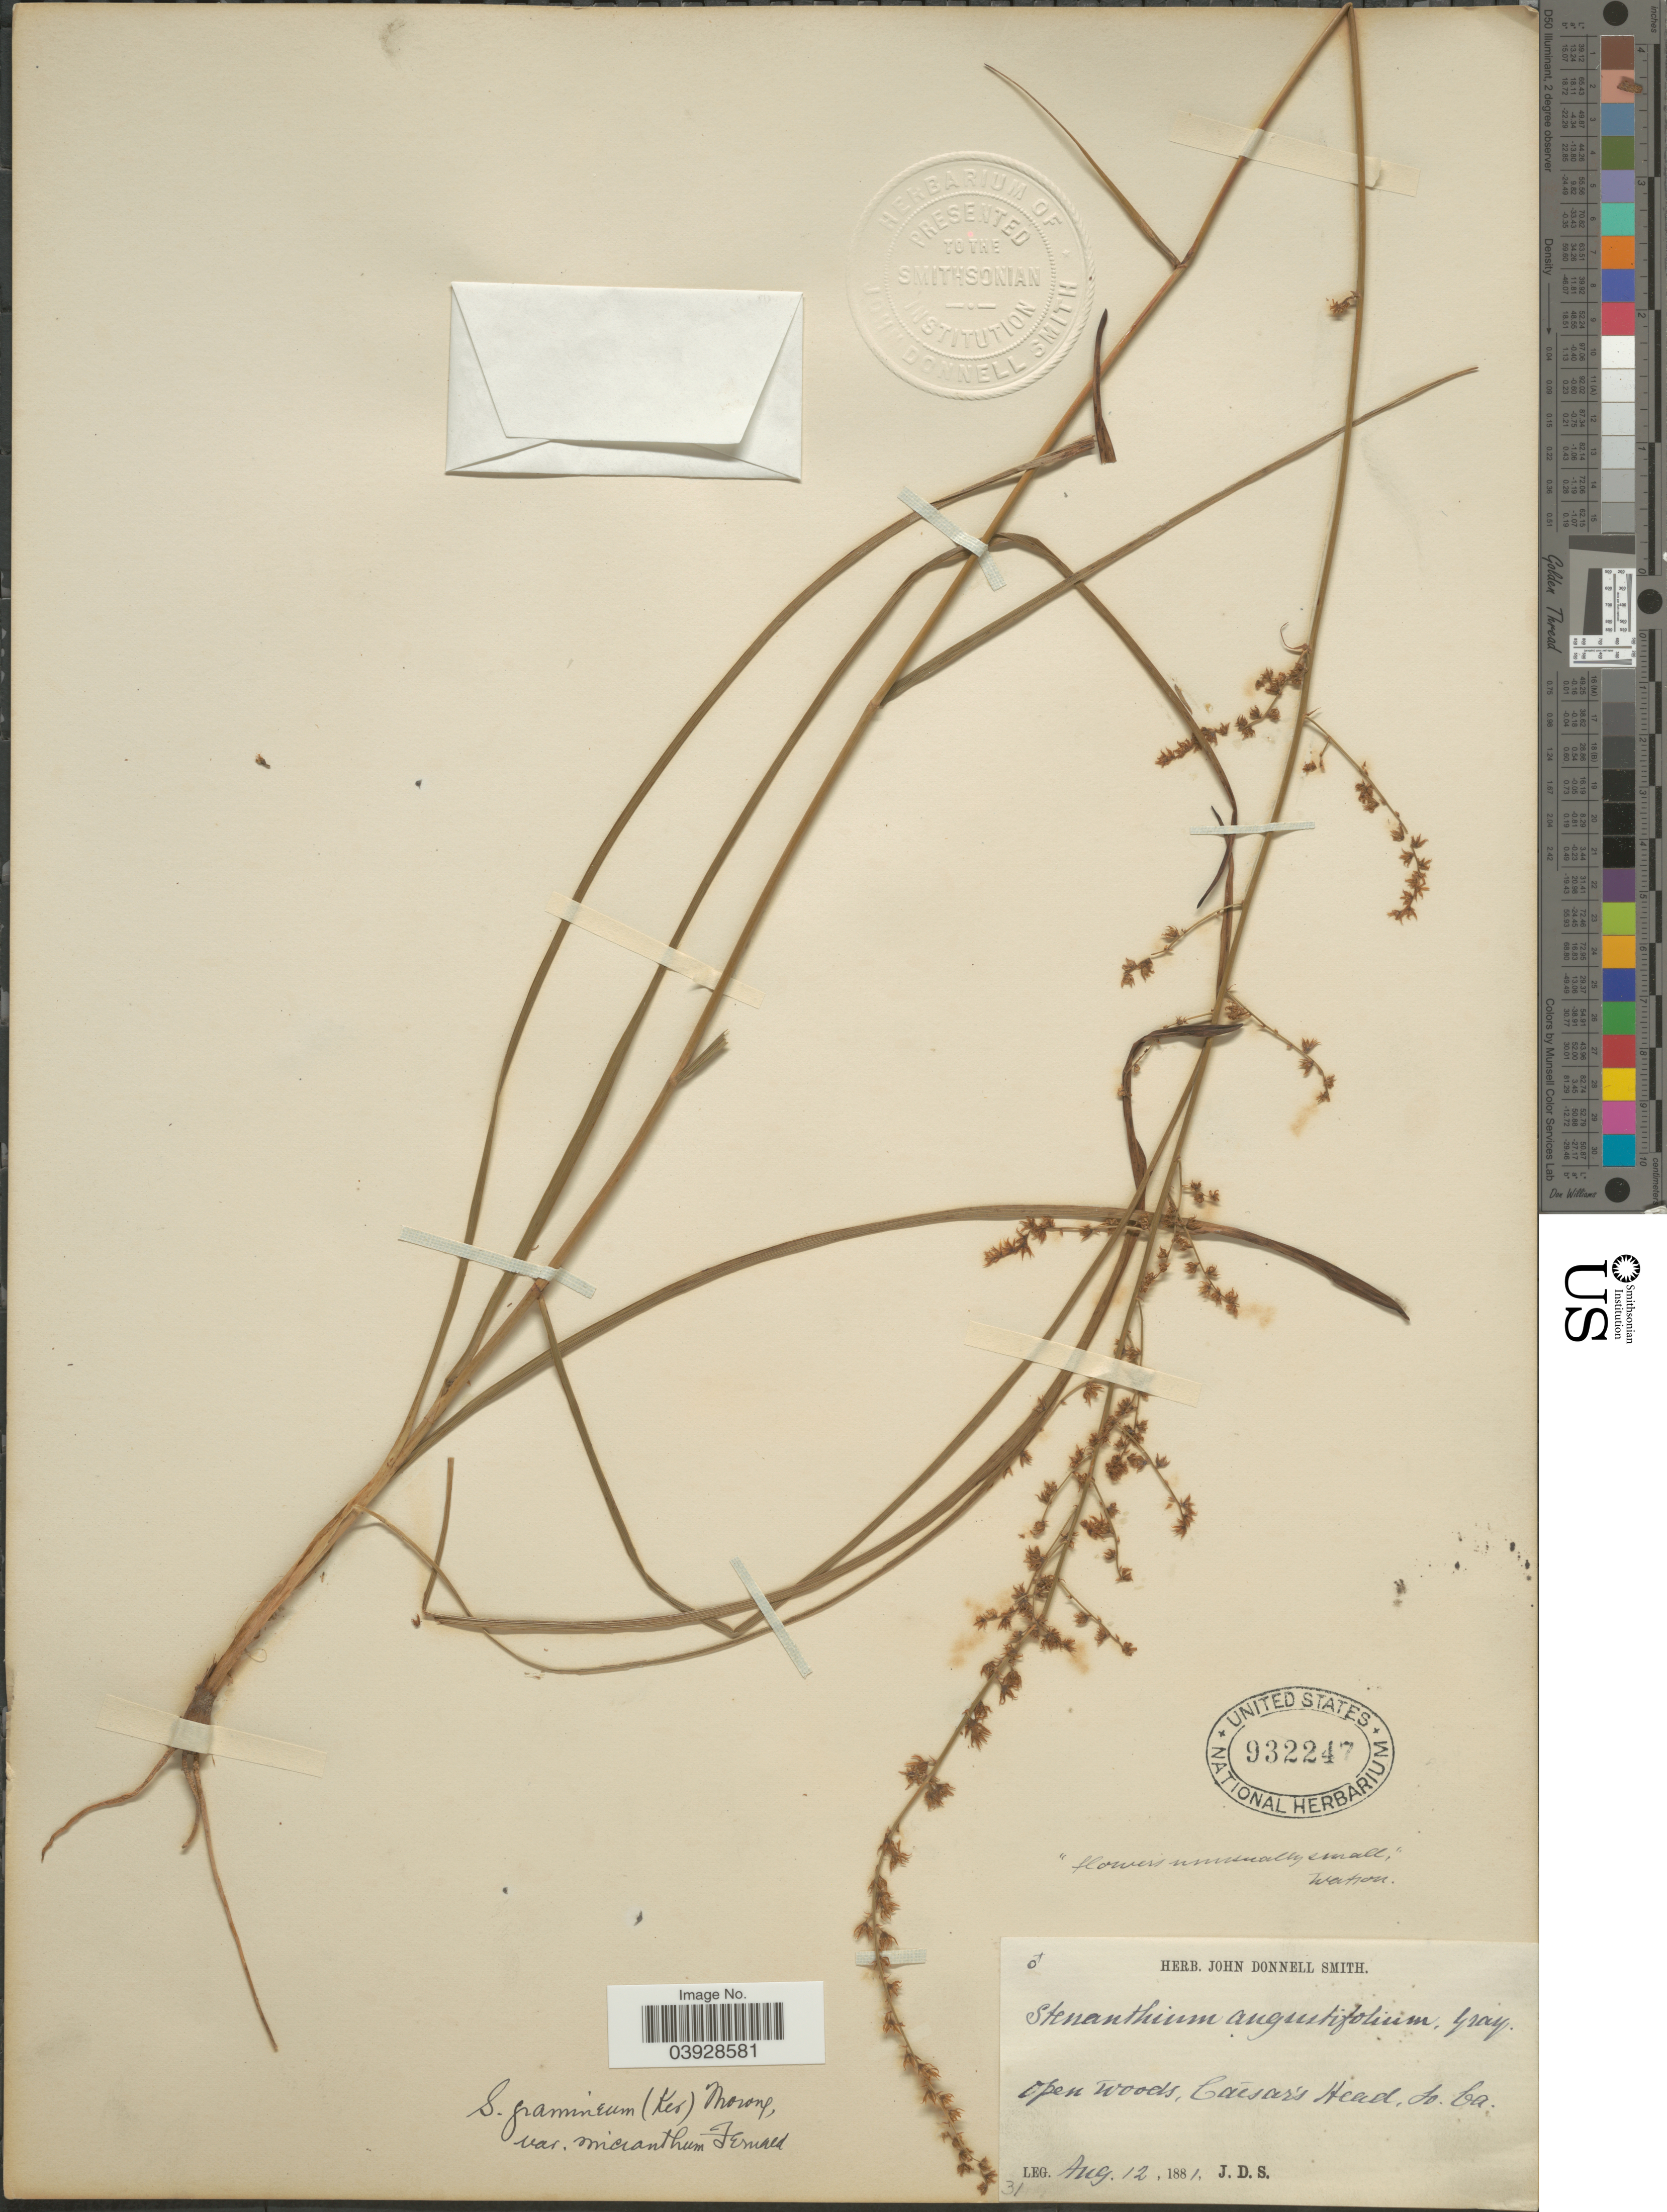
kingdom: Plantae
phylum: Tracheophyta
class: Liliopsida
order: Liliales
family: Melanthiaceae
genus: Stenanthium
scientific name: Stenanthium gramineum var. micranthum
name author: Fernald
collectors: J. Donnell Smith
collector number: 31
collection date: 1881-08-12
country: United States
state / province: South Carolina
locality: Caesar's Head.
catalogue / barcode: US 932247